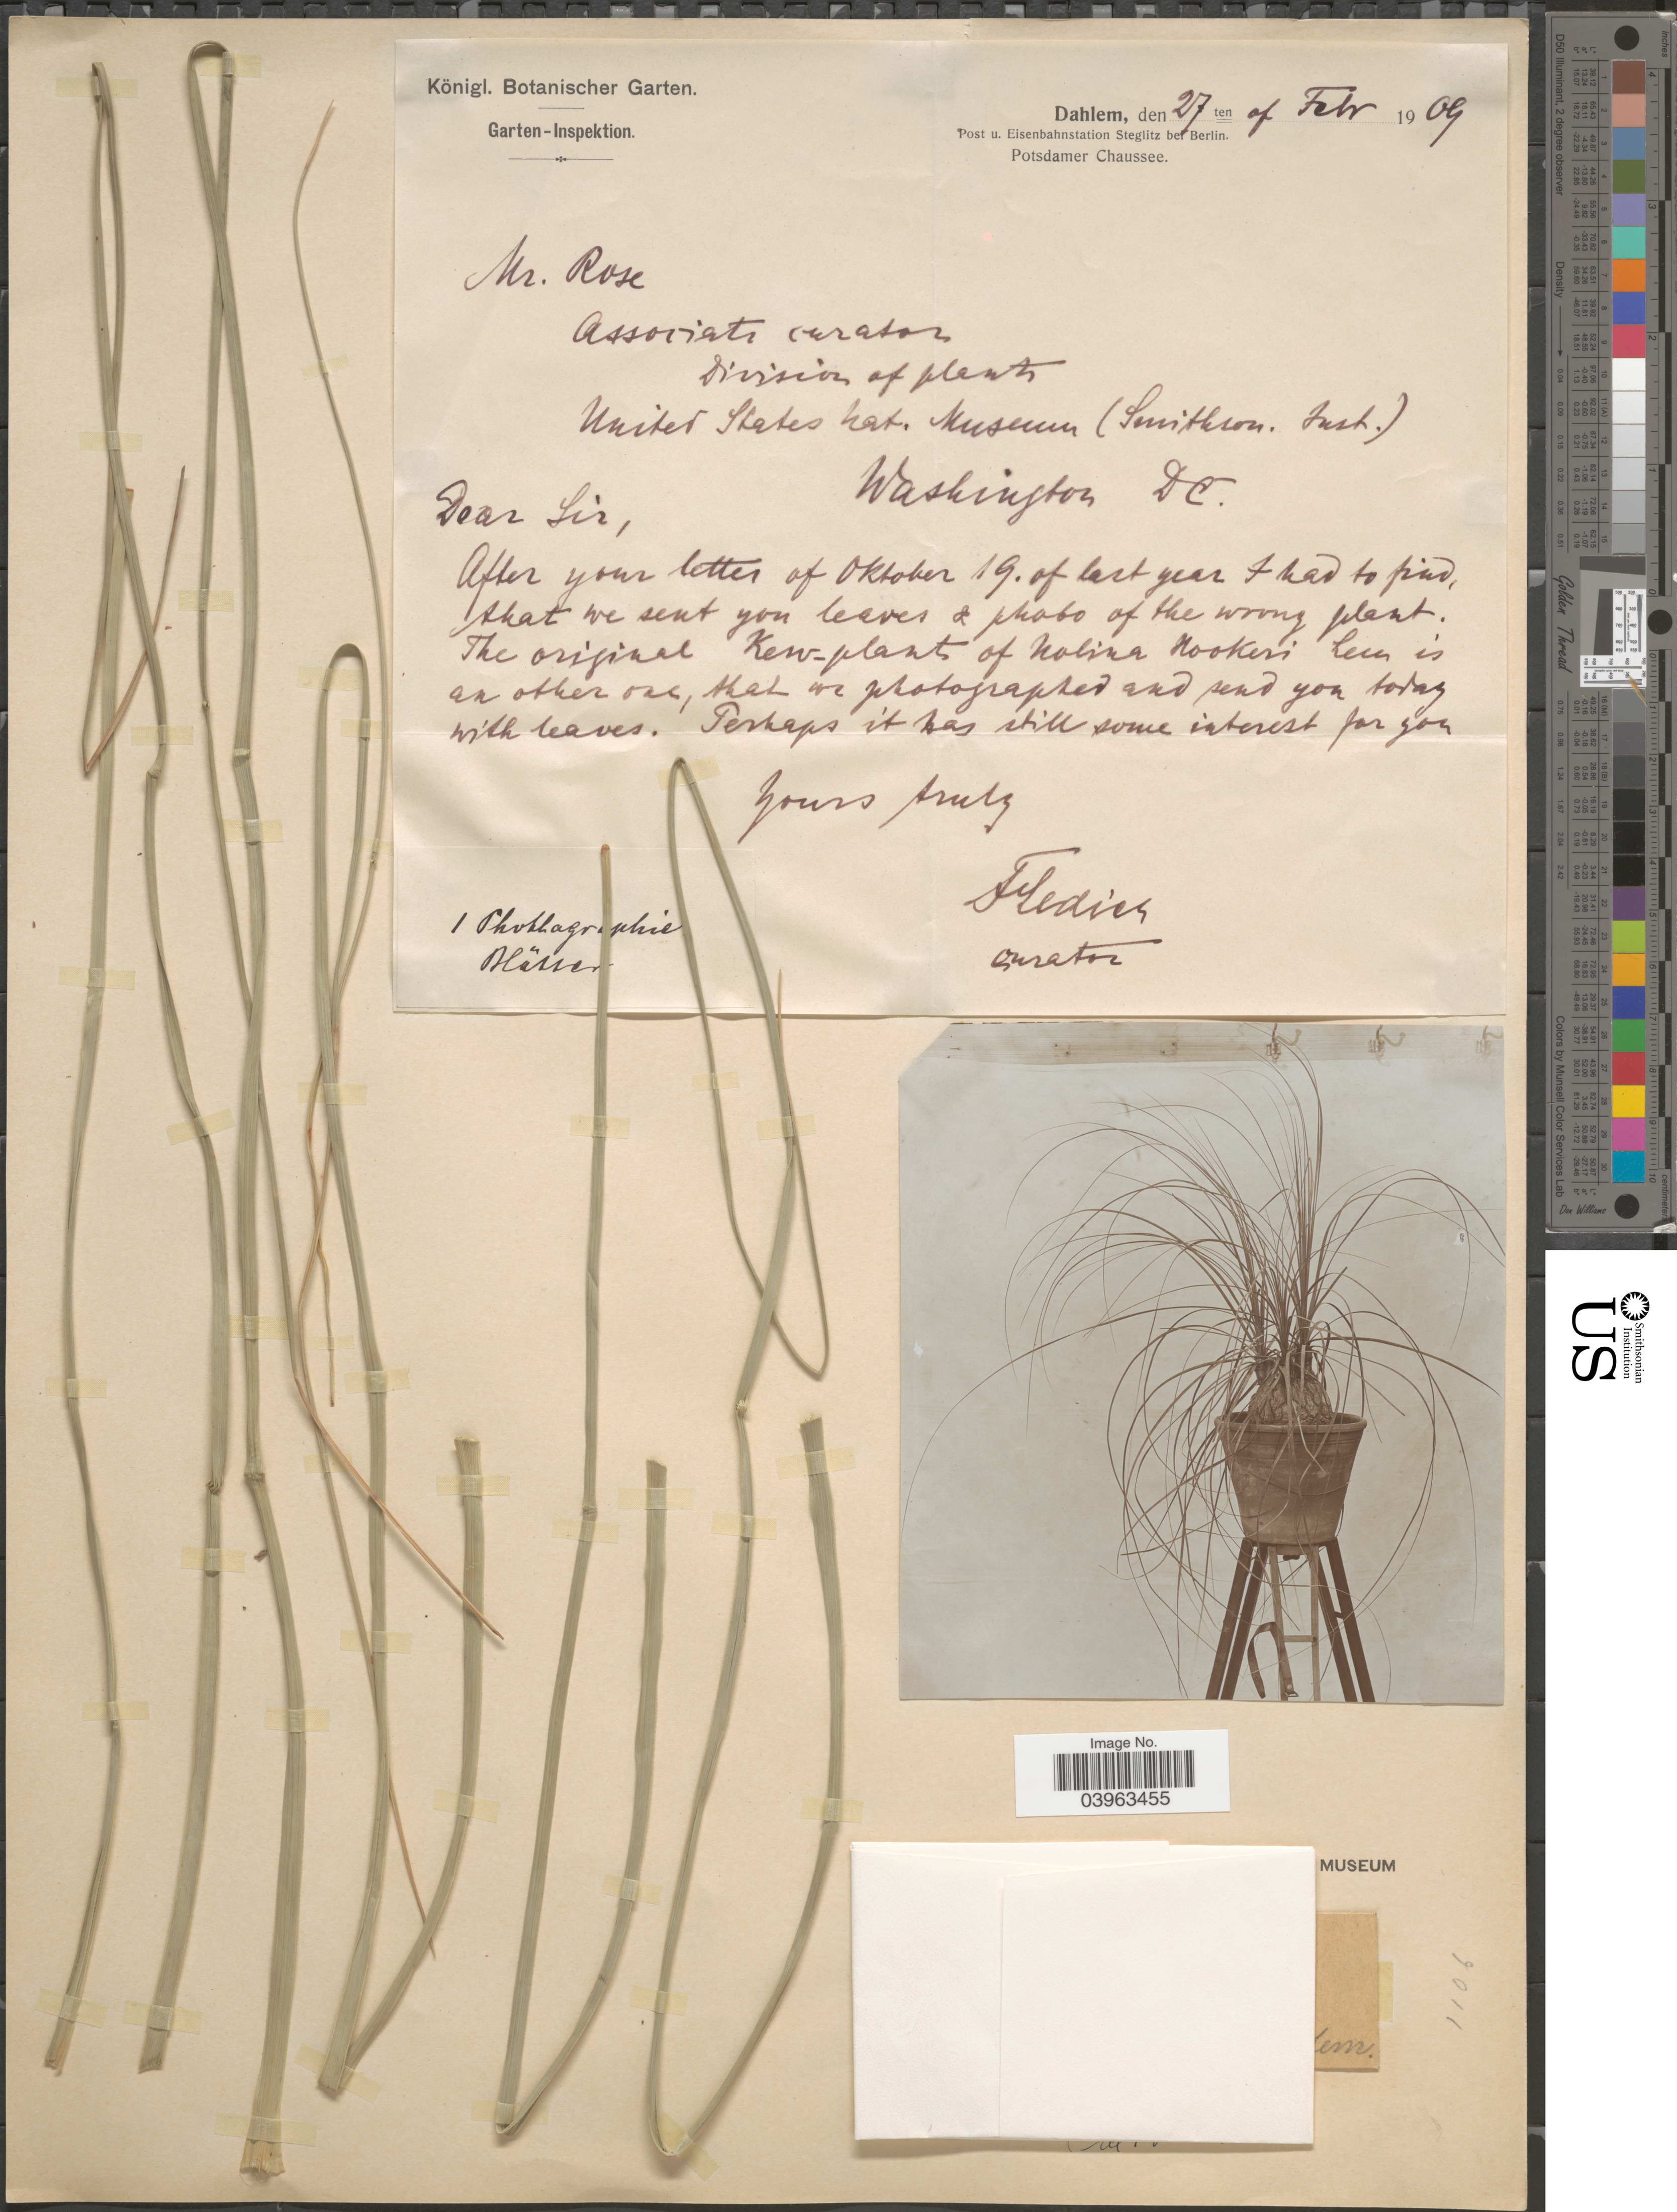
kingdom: Plantae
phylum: Tracheophyta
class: Liliopsida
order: Asparagales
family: Asparagaceae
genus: Dasylirion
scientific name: Dasylirion hookeri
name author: Lem.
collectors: -. Fredrick